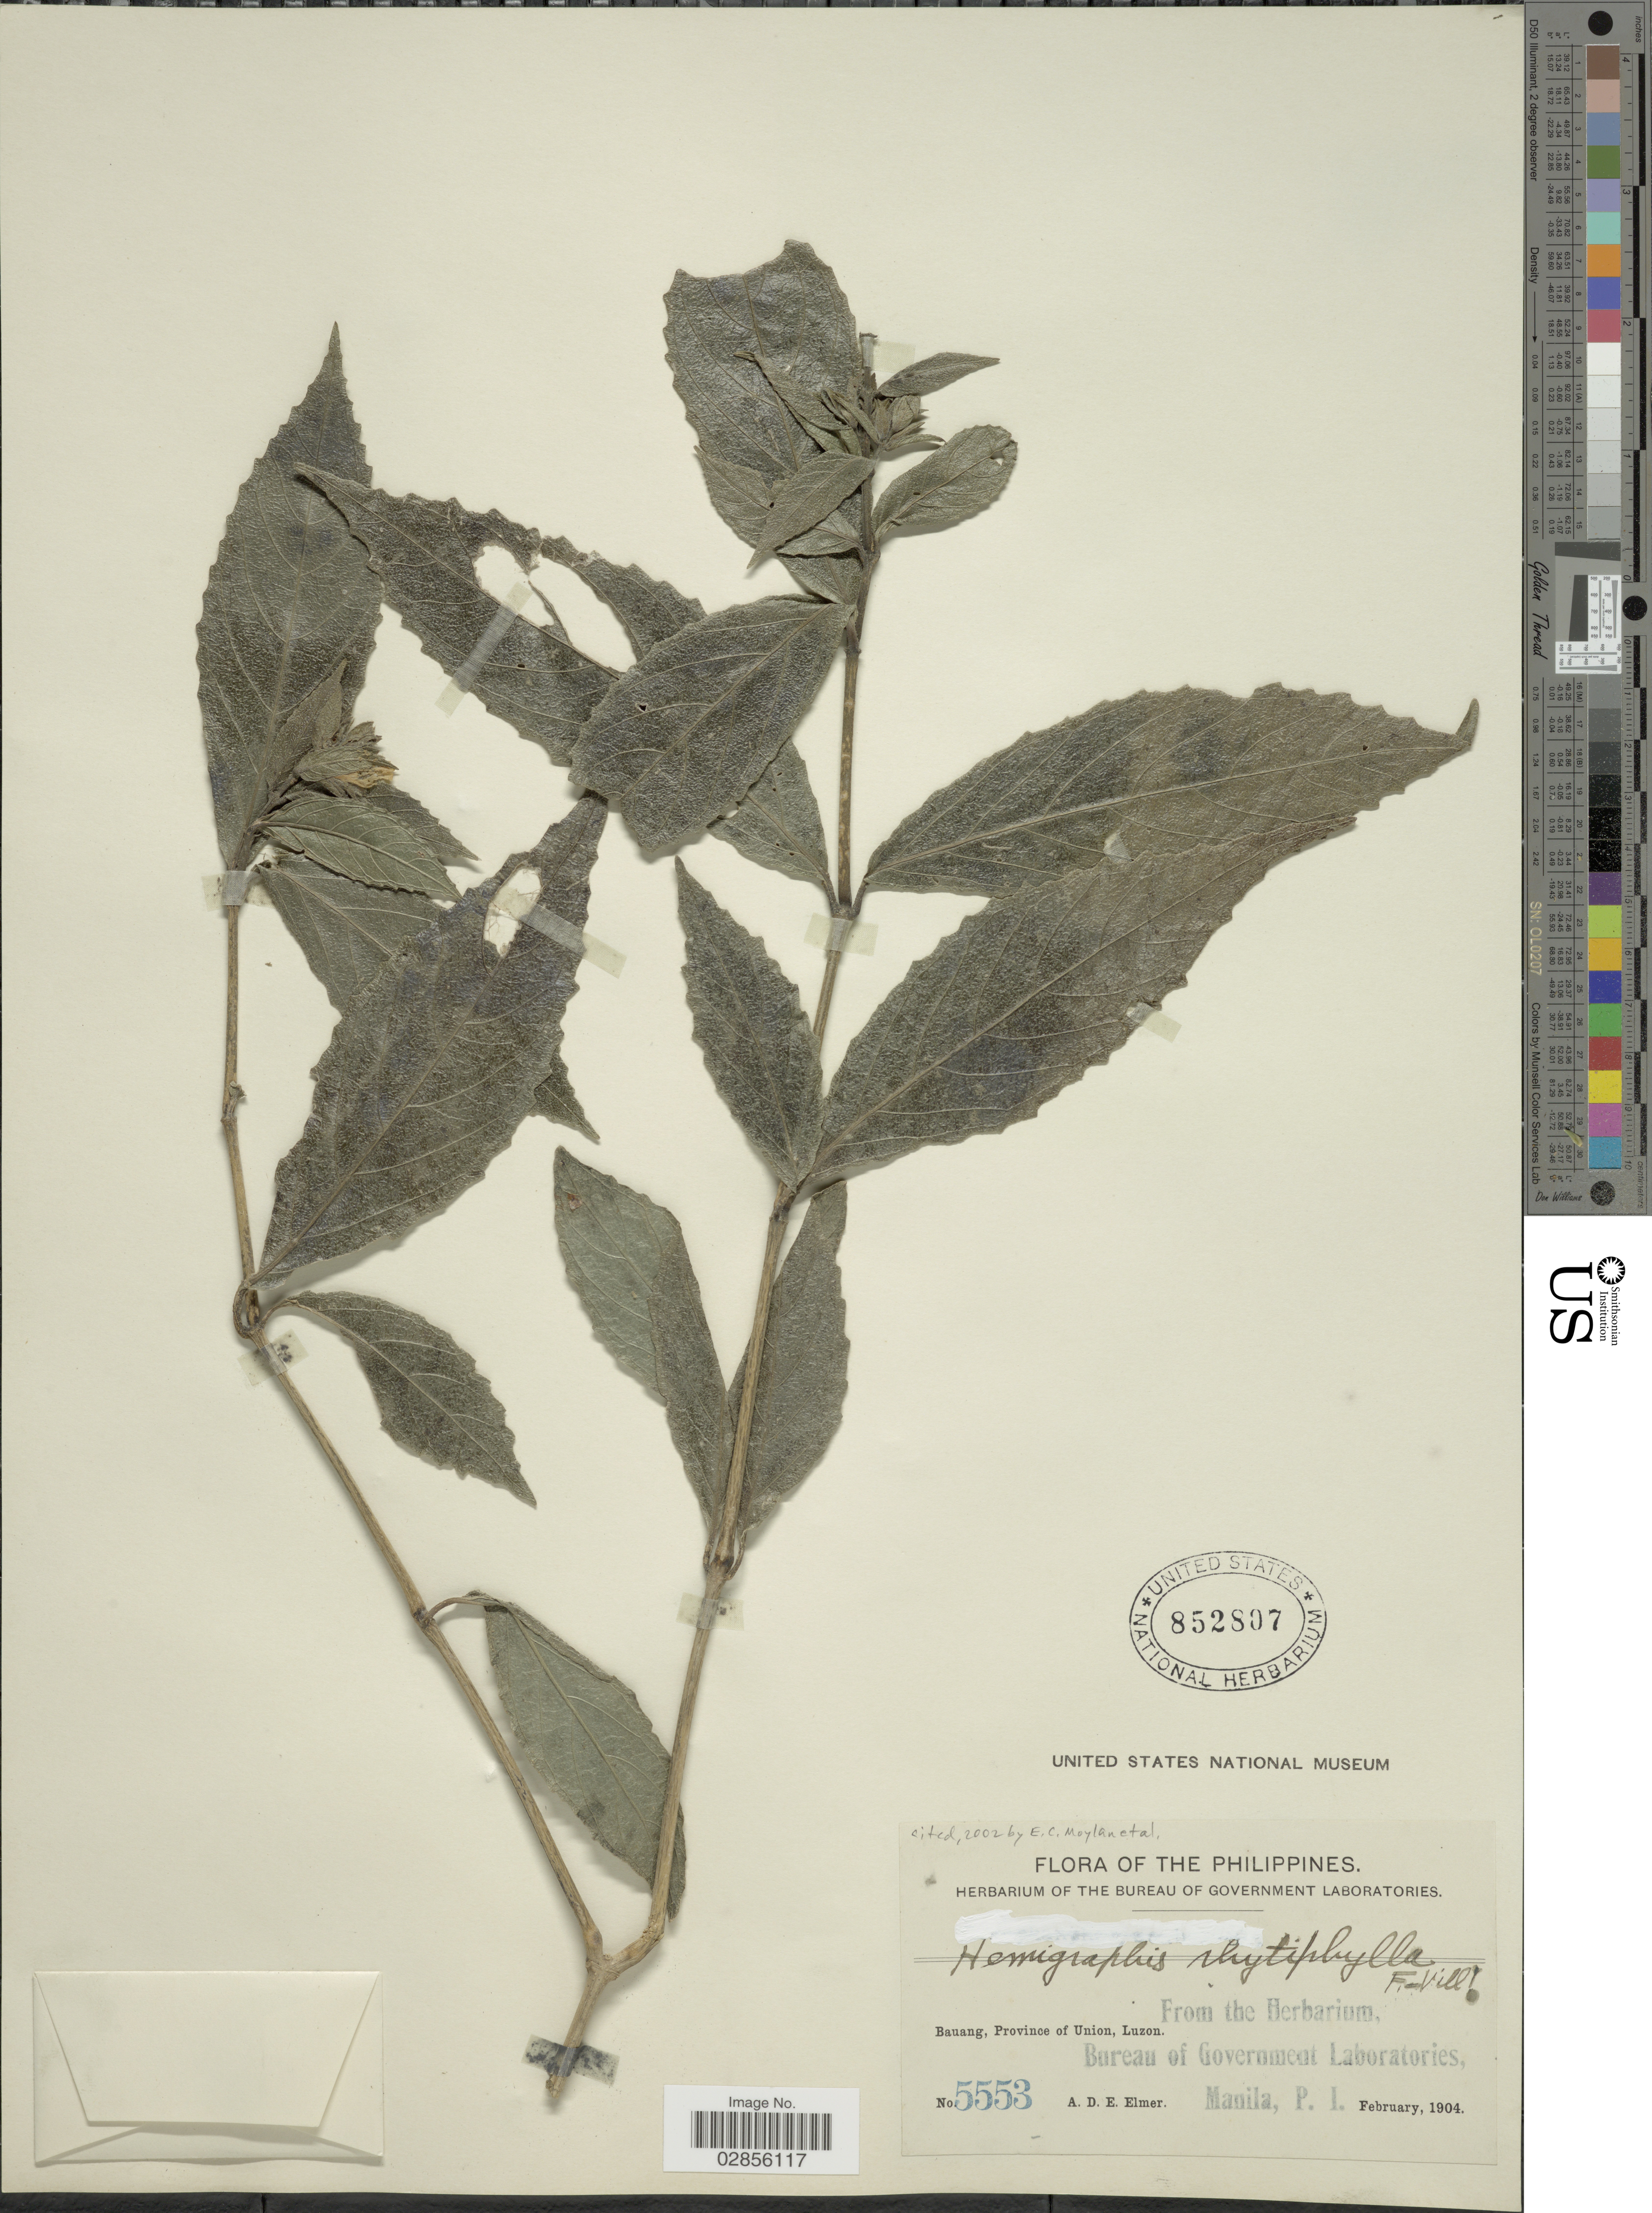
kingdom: Plantae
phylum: Tracheophyta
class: Magnoliopsida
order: Lamiales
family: Acanthaceae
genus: Hemigraphis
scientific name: Hemigraphis rhytiphylla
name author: (Nees) Fern.-Vill.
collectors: A. D. E. Elmer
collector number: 5553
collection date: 1904-02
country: Philippines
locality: Bauang, Province of Union.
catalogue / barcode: US 852807